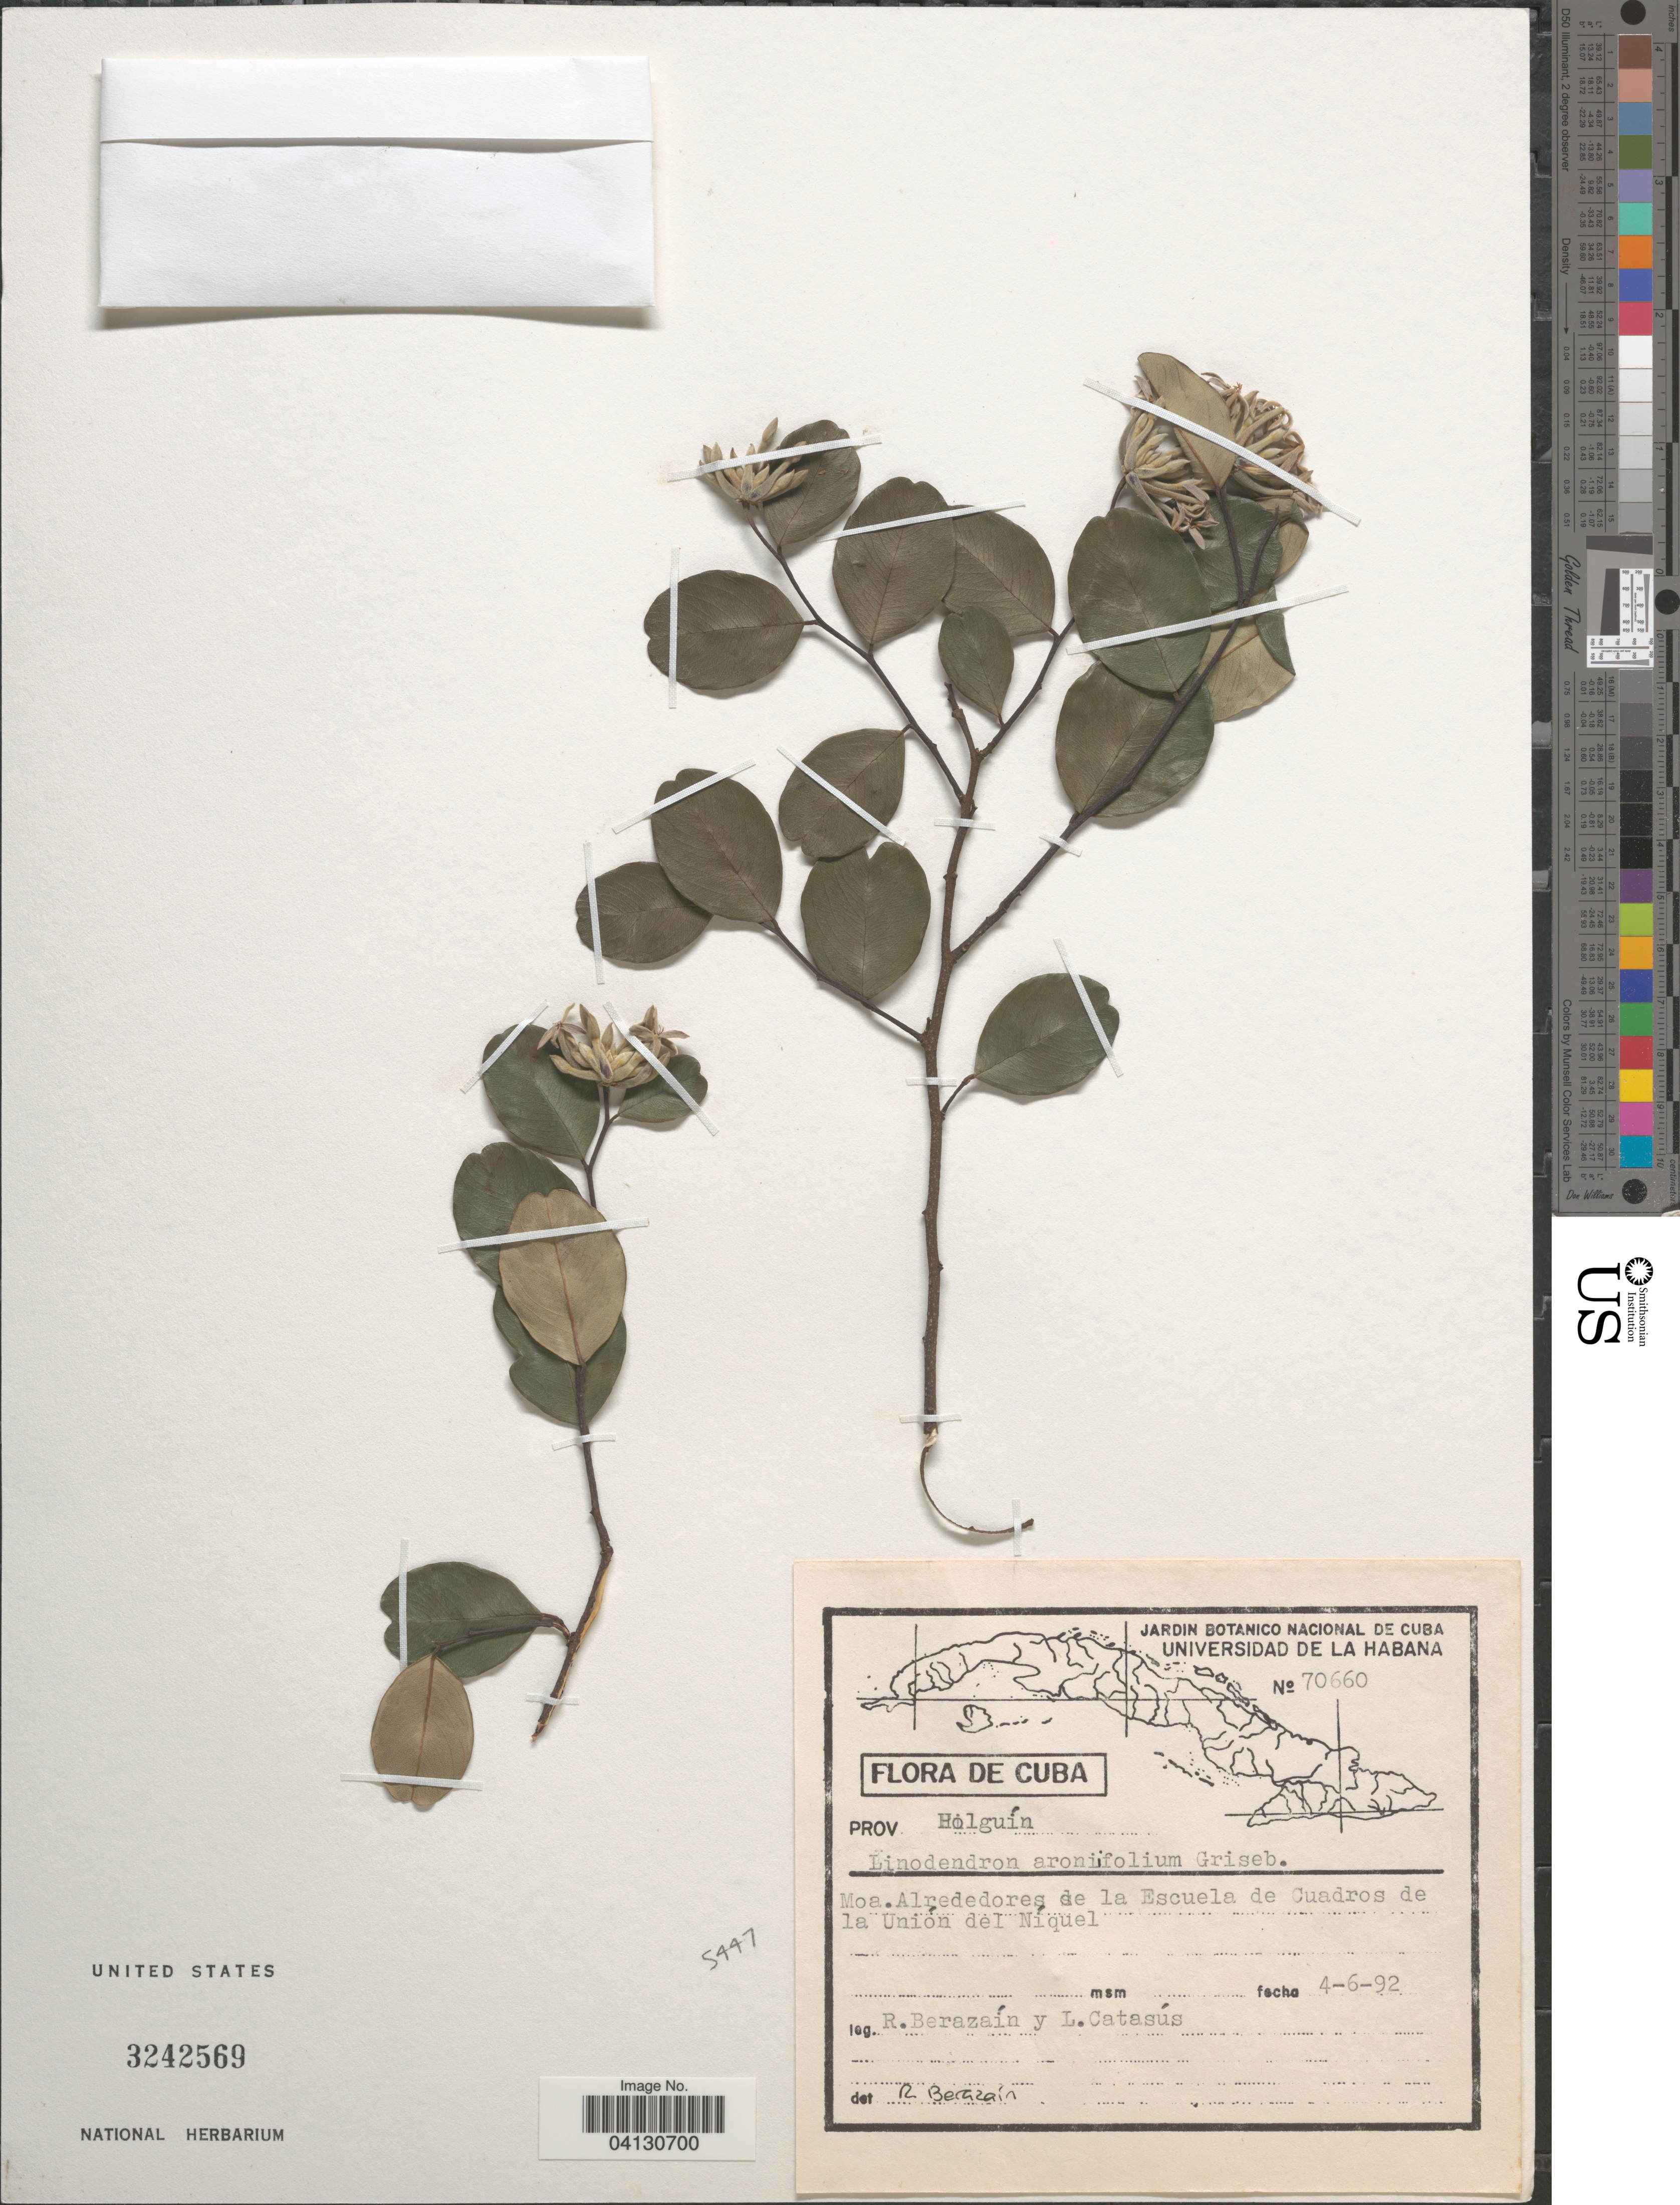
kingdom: Plantae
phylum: Tracheophyta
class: Magnoliopsida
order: Malvales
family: Thymelaeaceae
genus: Linodendron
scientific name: Linodendron aroniifolium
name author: Griseb.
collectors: R. Berazaín & L. Catasús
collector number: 70660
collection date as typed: Transcribed d/m/y: 4/6/92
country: Cuba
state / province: Holguín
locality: Moa. Alrededores, de la Escuela de Cuadros de la Unión del Níquel.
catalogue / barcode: US 3242569